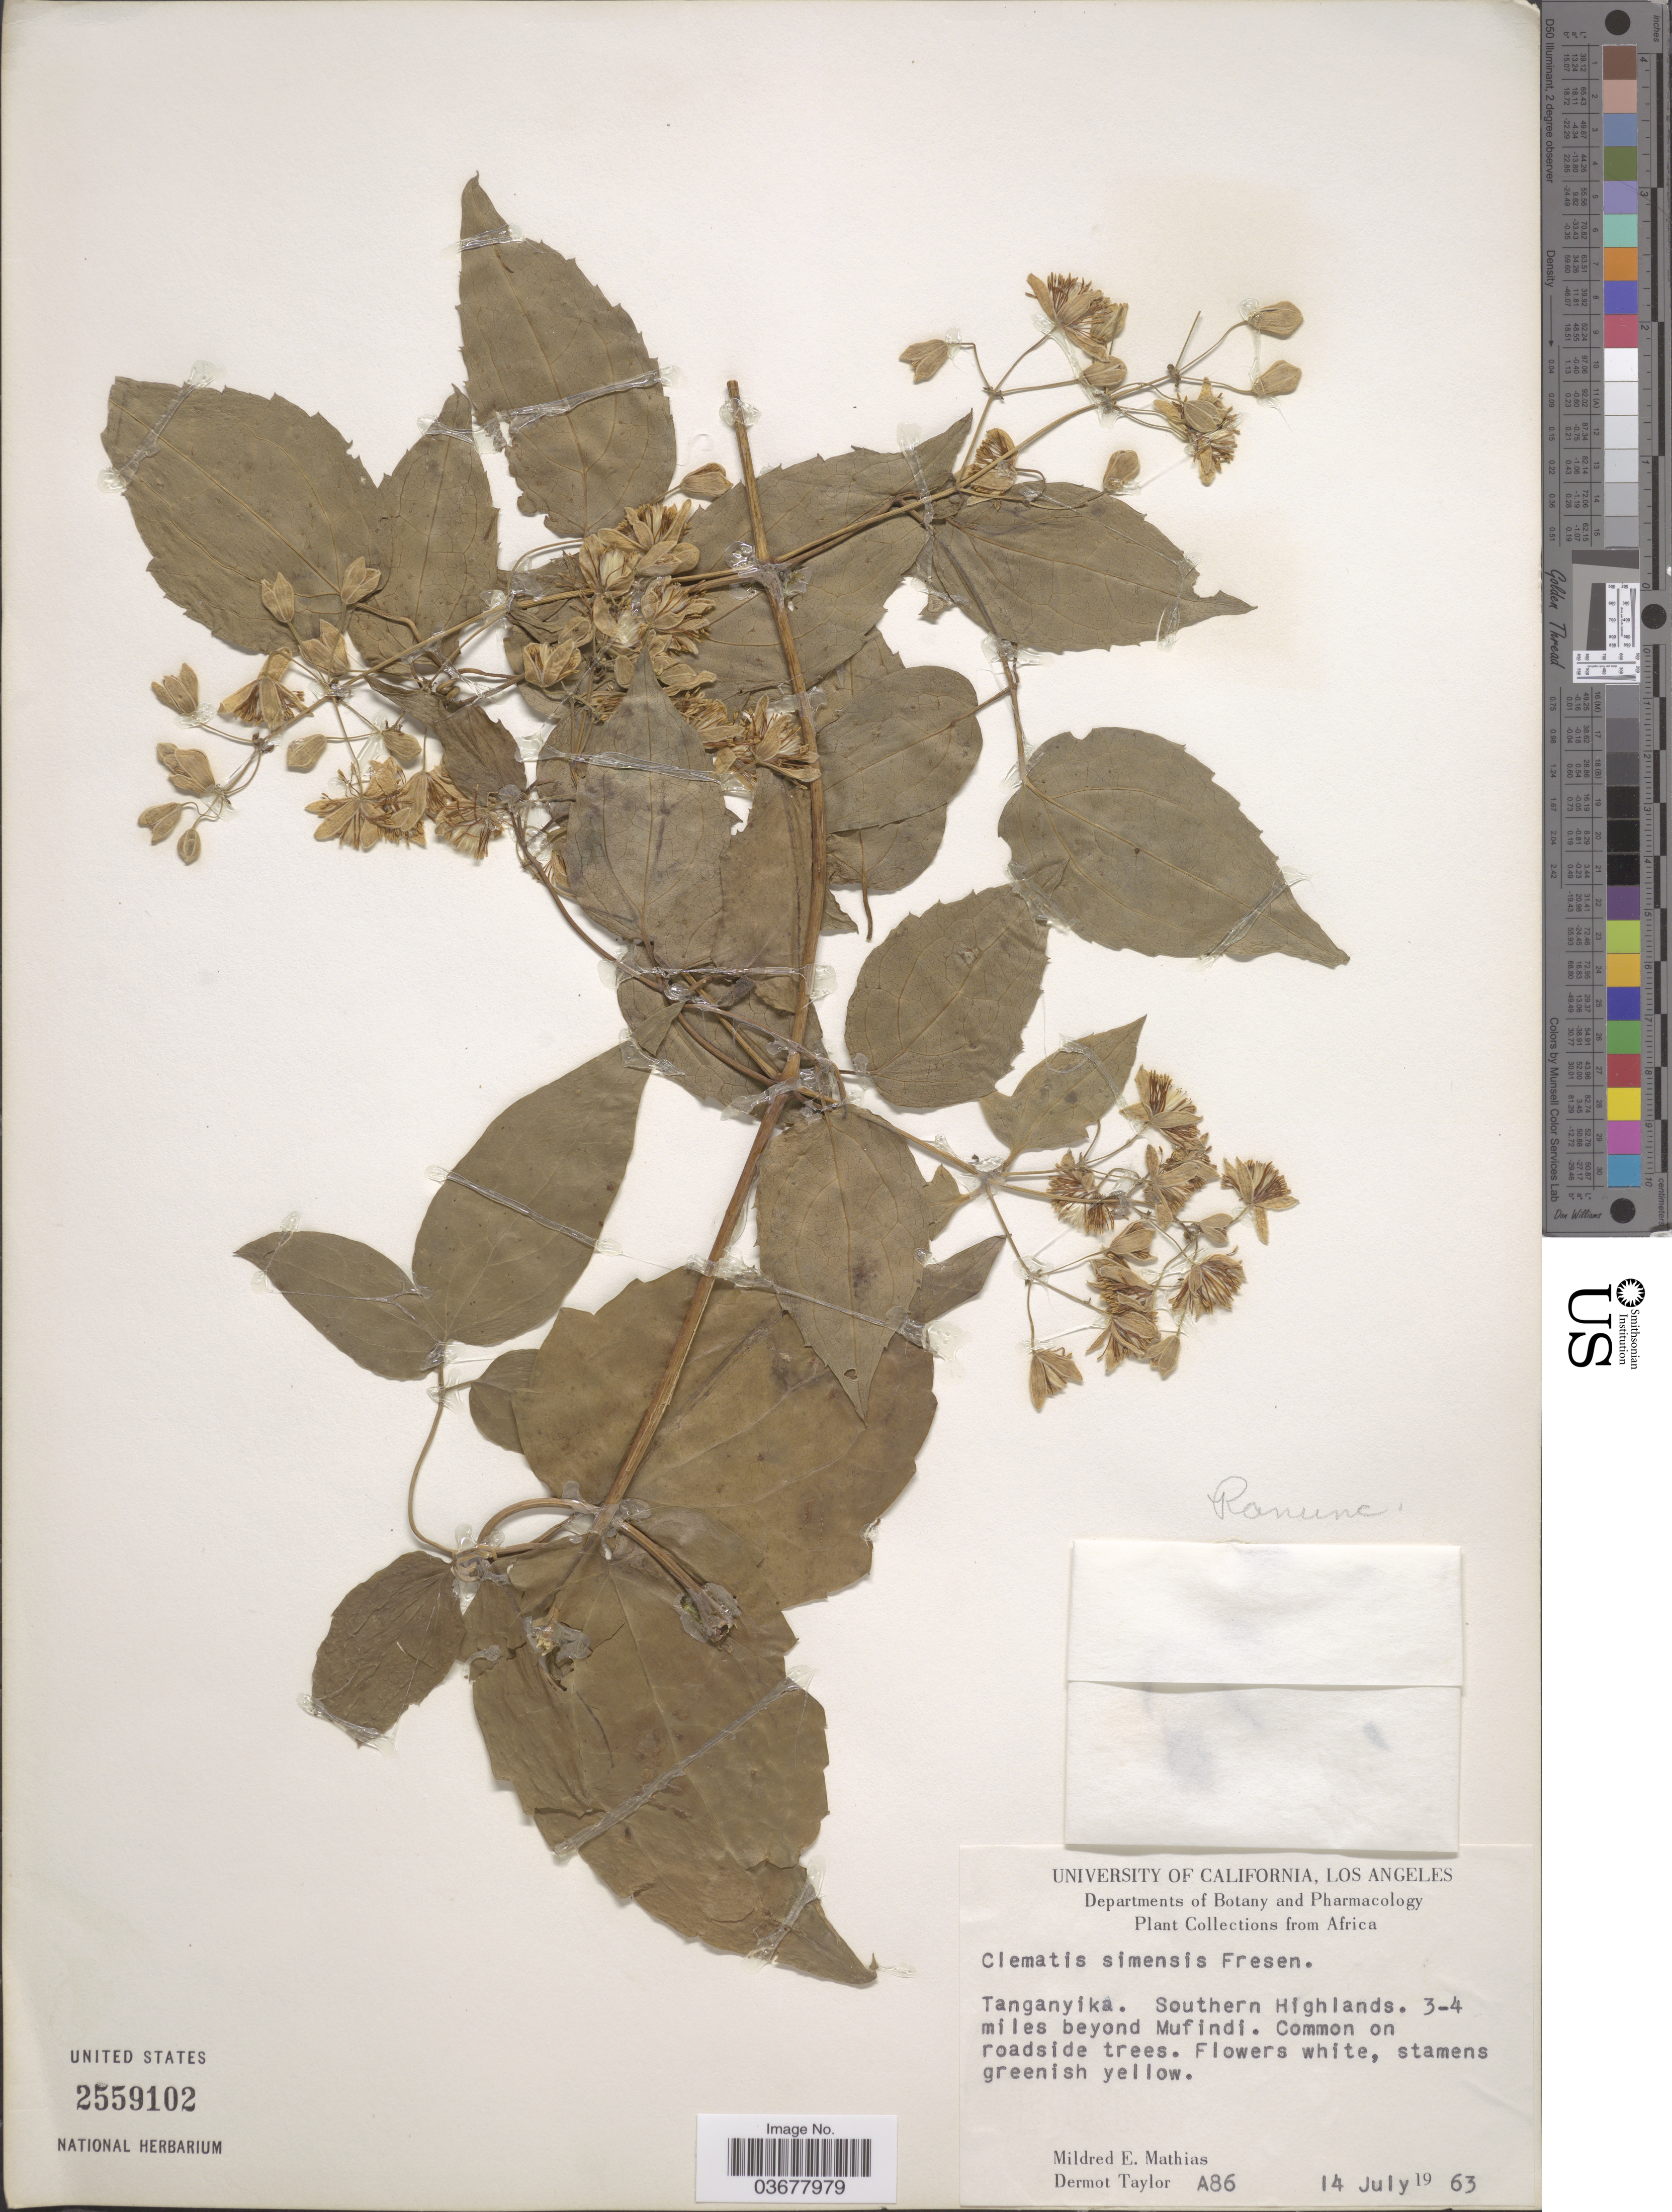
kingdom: Plantae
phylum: Tracheophyta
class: Magnoliopsida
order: Ranunculales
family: Ranunculaceae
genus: Clematis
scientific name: Clematis simensis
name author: Fresen.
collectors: M. E. Mathias & D. Taylor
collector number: A86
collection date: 1963-07-14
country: Tanzania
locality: Tanganyika. Southern Highlands. 3-4 miles beyond Mufindi. Common on roadside trees.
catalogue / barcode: US 2559102